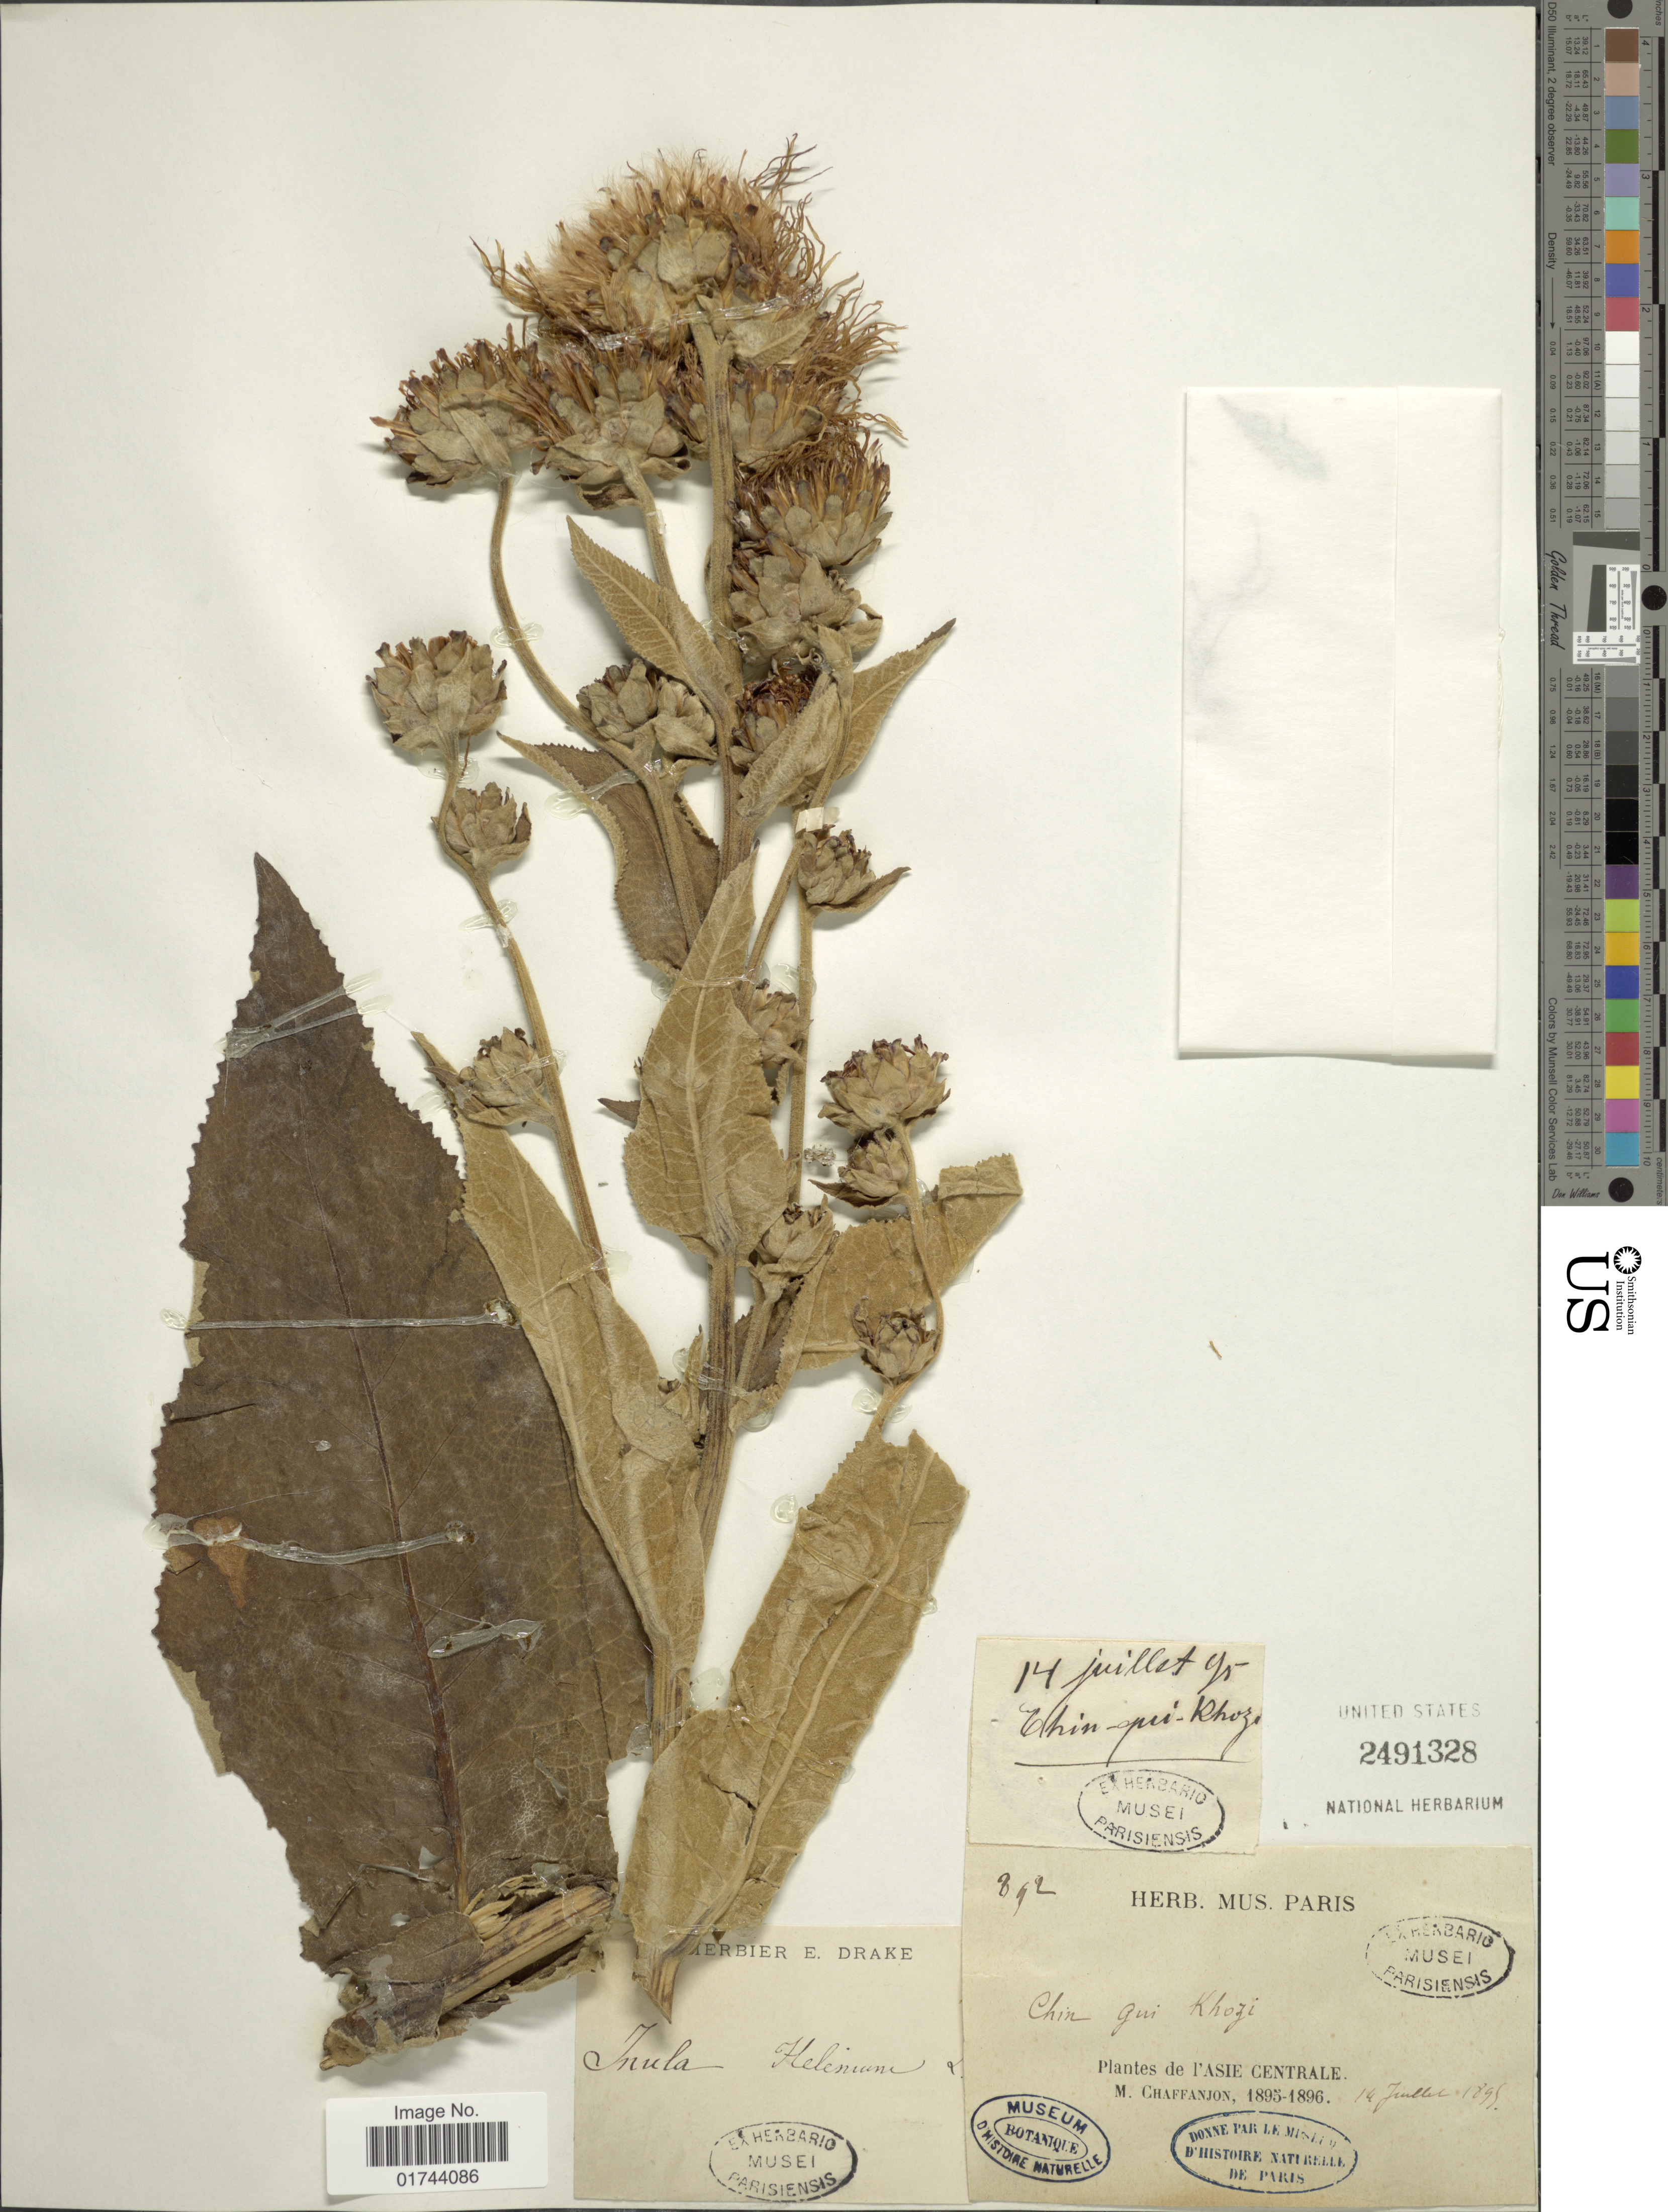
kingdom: Plantae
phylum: Tracheophyta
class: Magnoliopsida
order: Asterales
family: Asteraceae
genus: Inula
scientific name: Inula helenium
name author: L.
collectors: M. Chaffanjon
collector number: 892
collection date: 1895-07-14/1896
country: Mongolia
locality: Pasie Centrale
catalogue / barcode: US 2491328